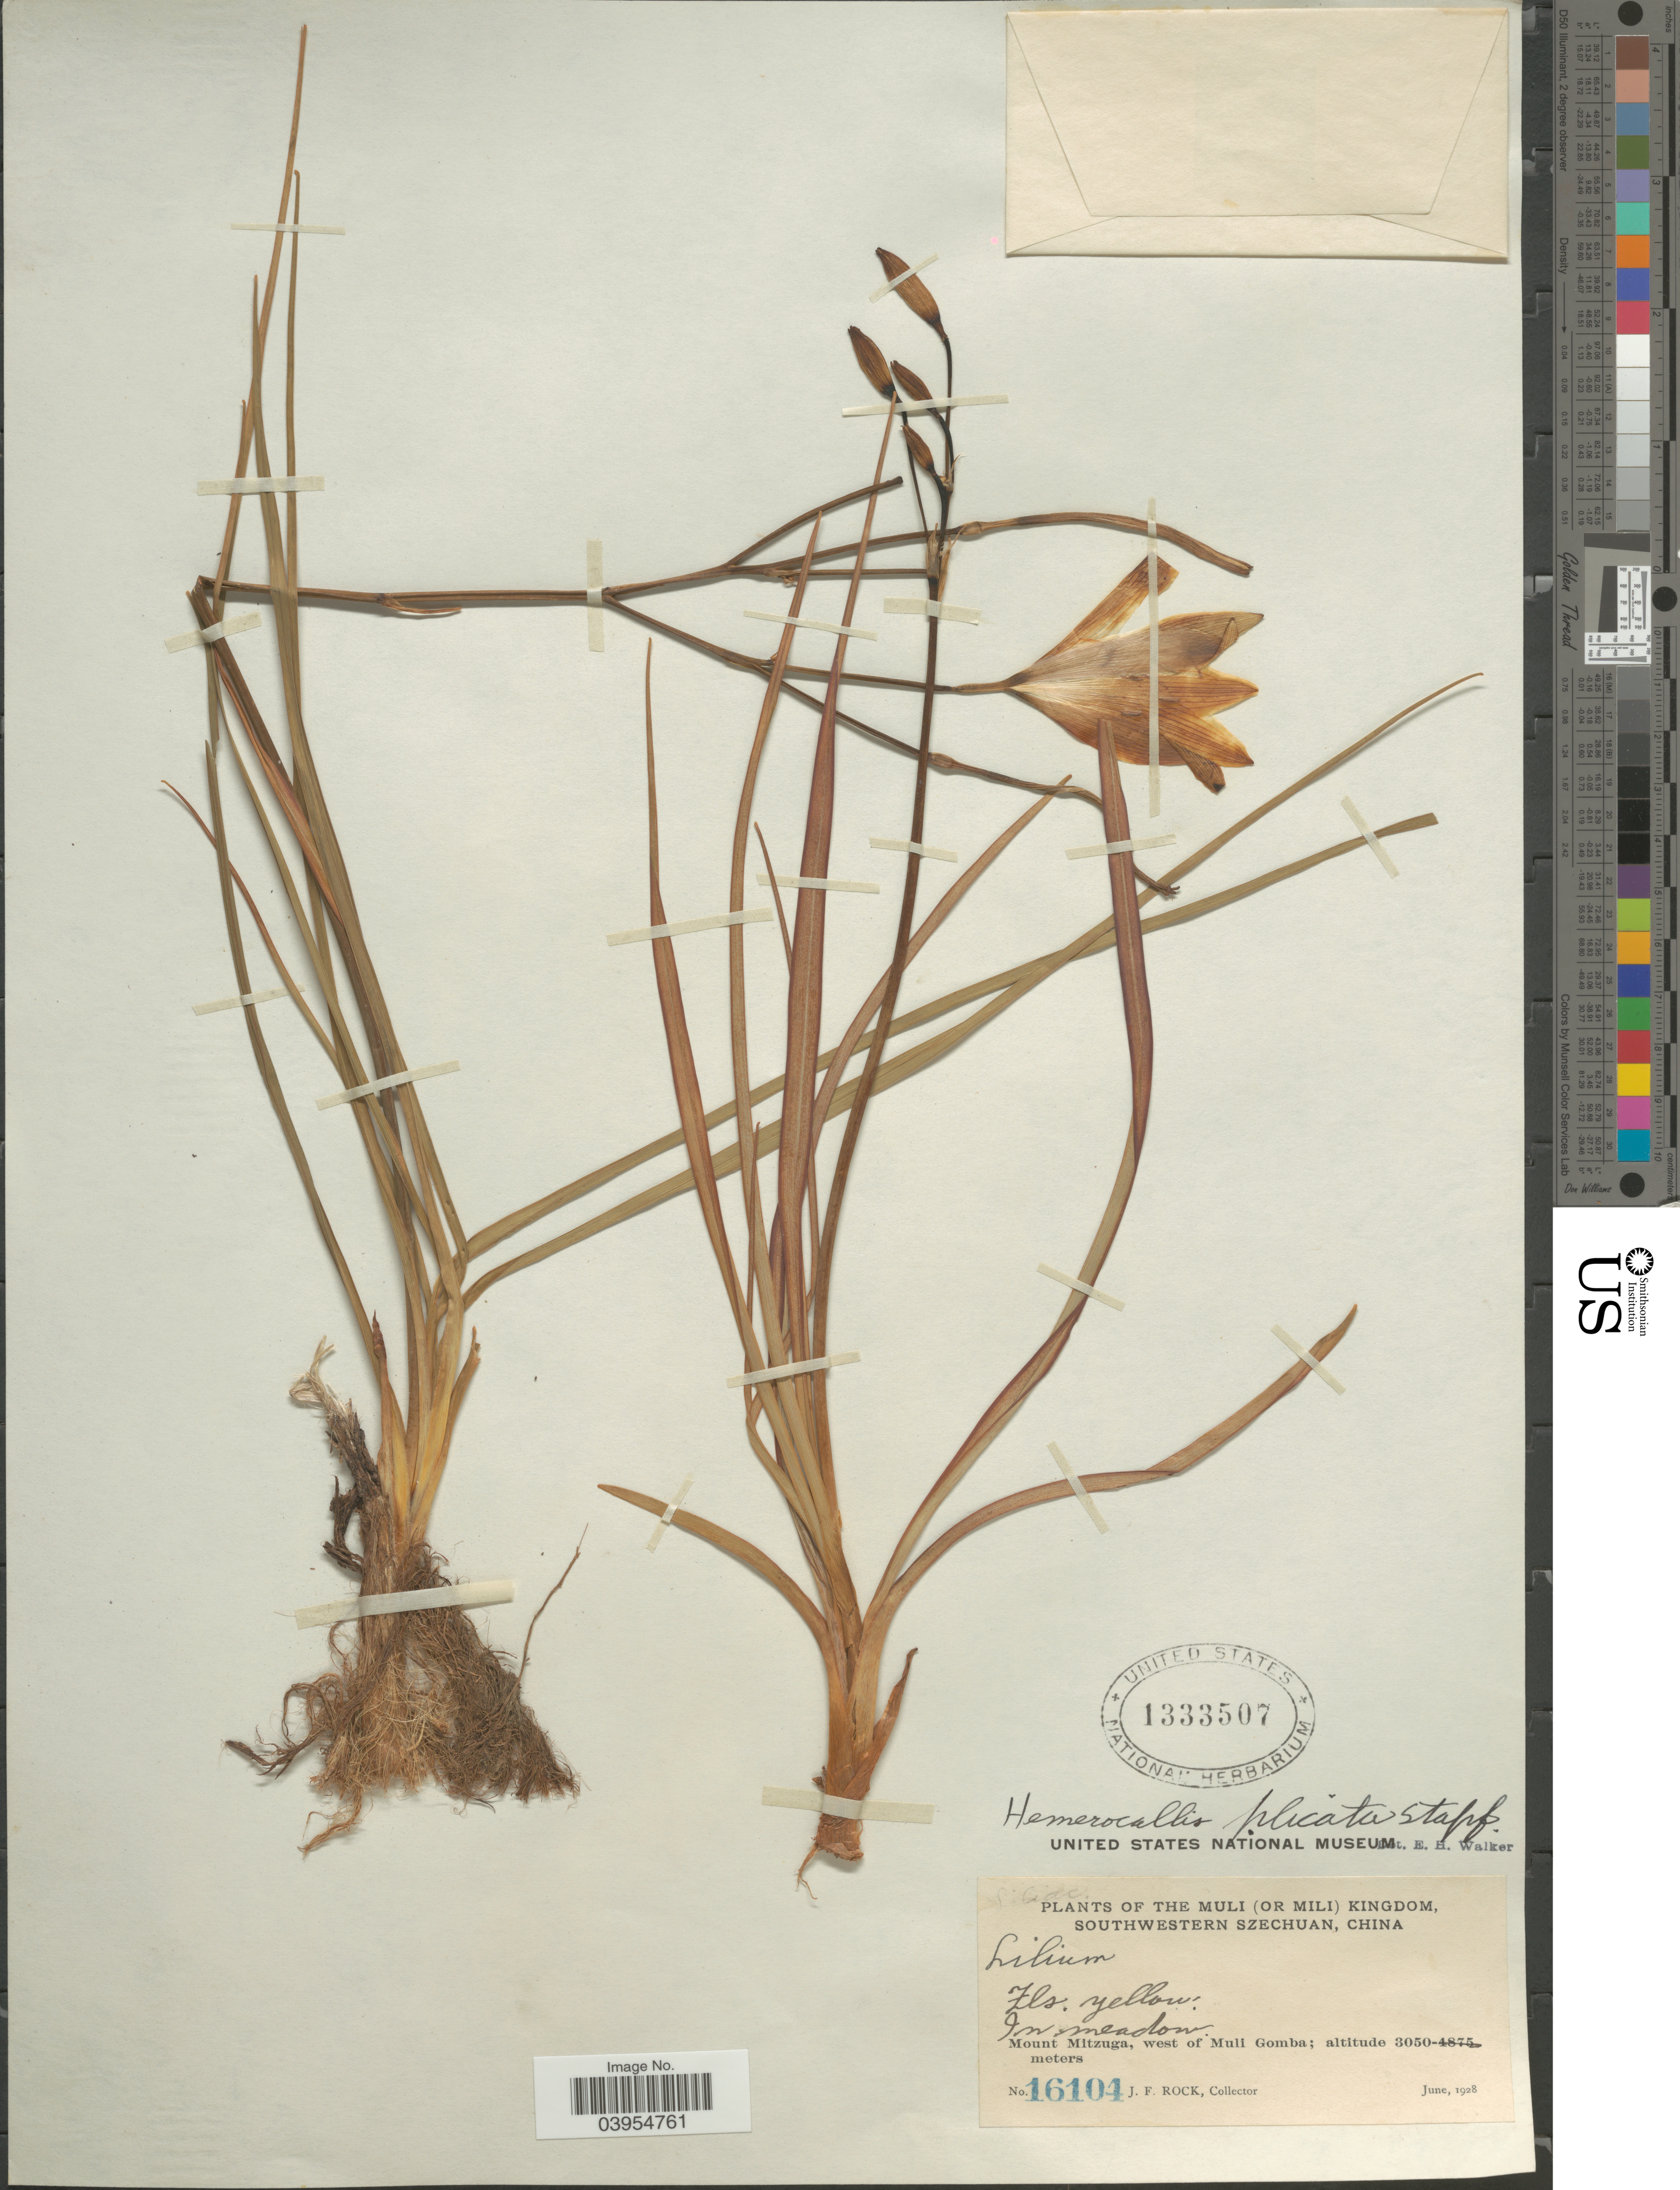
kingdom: Plantae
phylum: Tracheophyta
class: Liliopsida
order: Asparagales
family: Asphodelaceae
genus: Hemerocallis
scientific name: Hemerocallis plicata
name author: Stapf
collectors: J. Rock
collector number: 16104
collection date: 1928-06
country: China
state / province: Sichuan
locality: The Muli (or Mili) Kingdom, Southwestern Szechuan. Mount Mitzuga, west of Muli Gomba.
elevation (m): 3050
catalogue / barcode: US 1333507